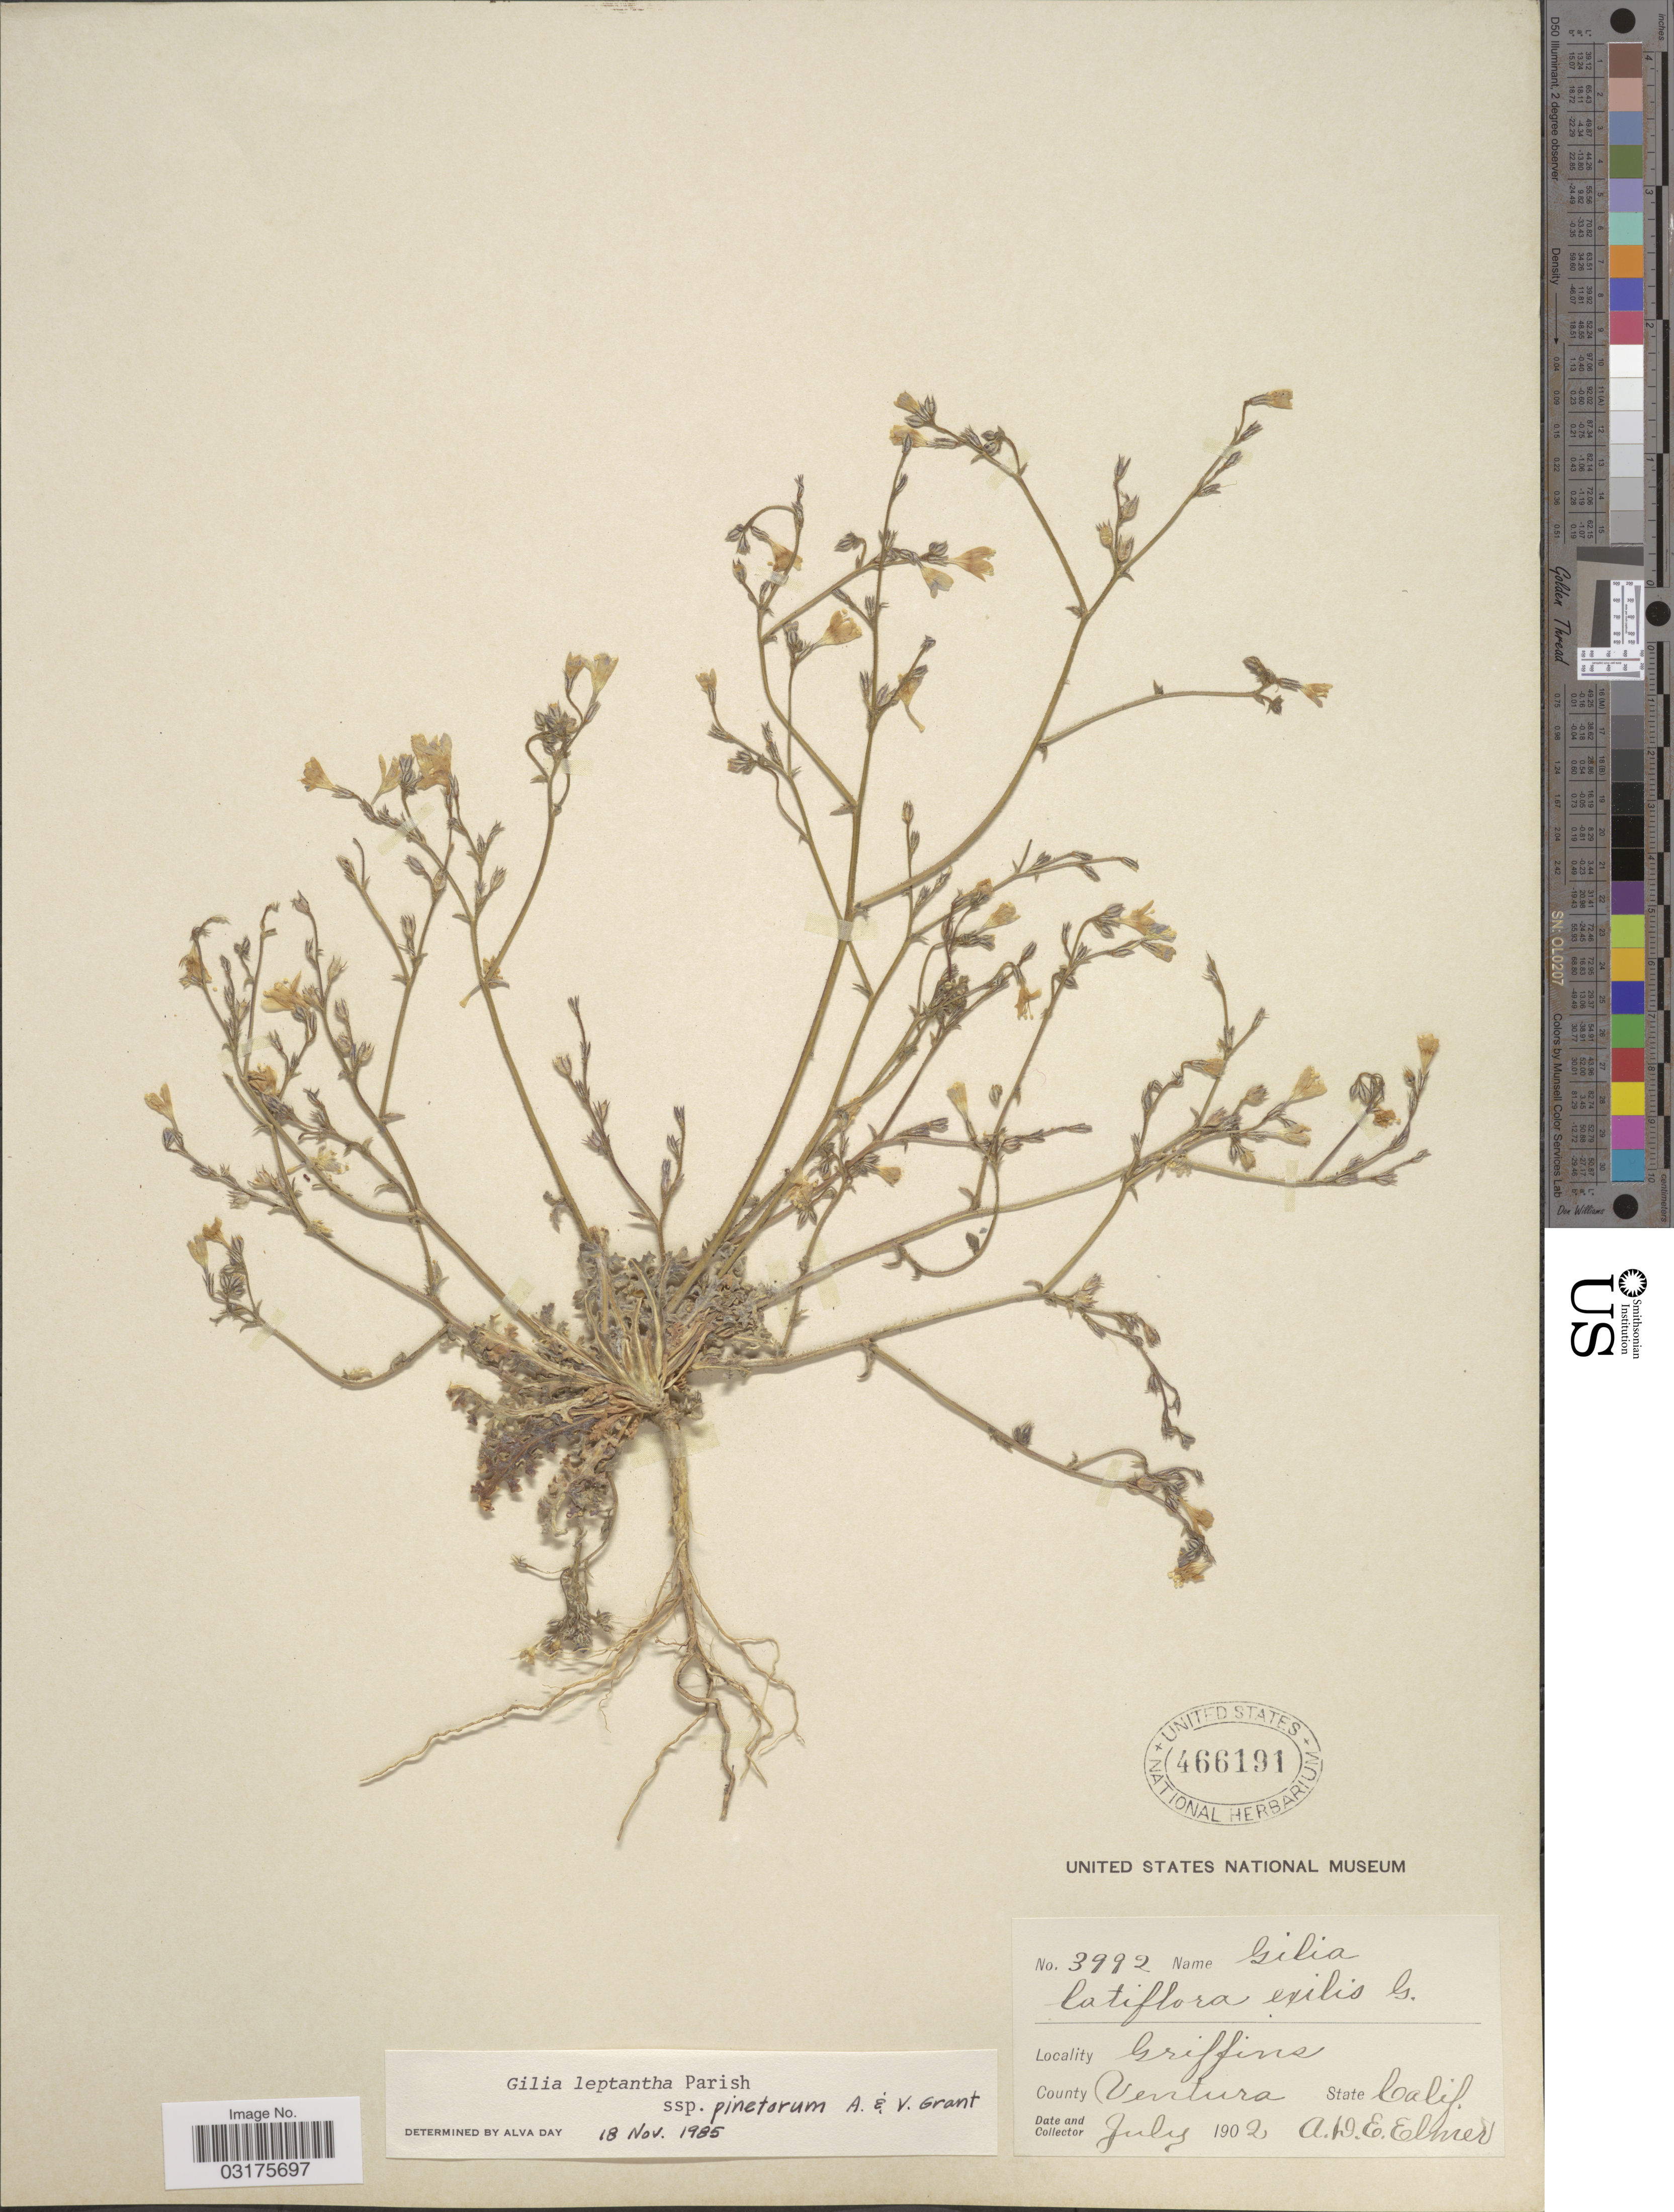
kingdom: Plantae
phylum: Tracheophyta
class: Magnoliopsida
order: Ericales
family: Polemoniaceae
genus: Gilia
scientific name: Gilia leptantha subsp. pinetorum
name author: A.D. Grant & V.E. Grant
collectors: A. D. E. Elmer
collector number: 3992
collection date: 1902-07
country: United States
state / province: California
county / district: Ventura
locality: Griffins. County Ventura.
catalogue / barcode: US 466191